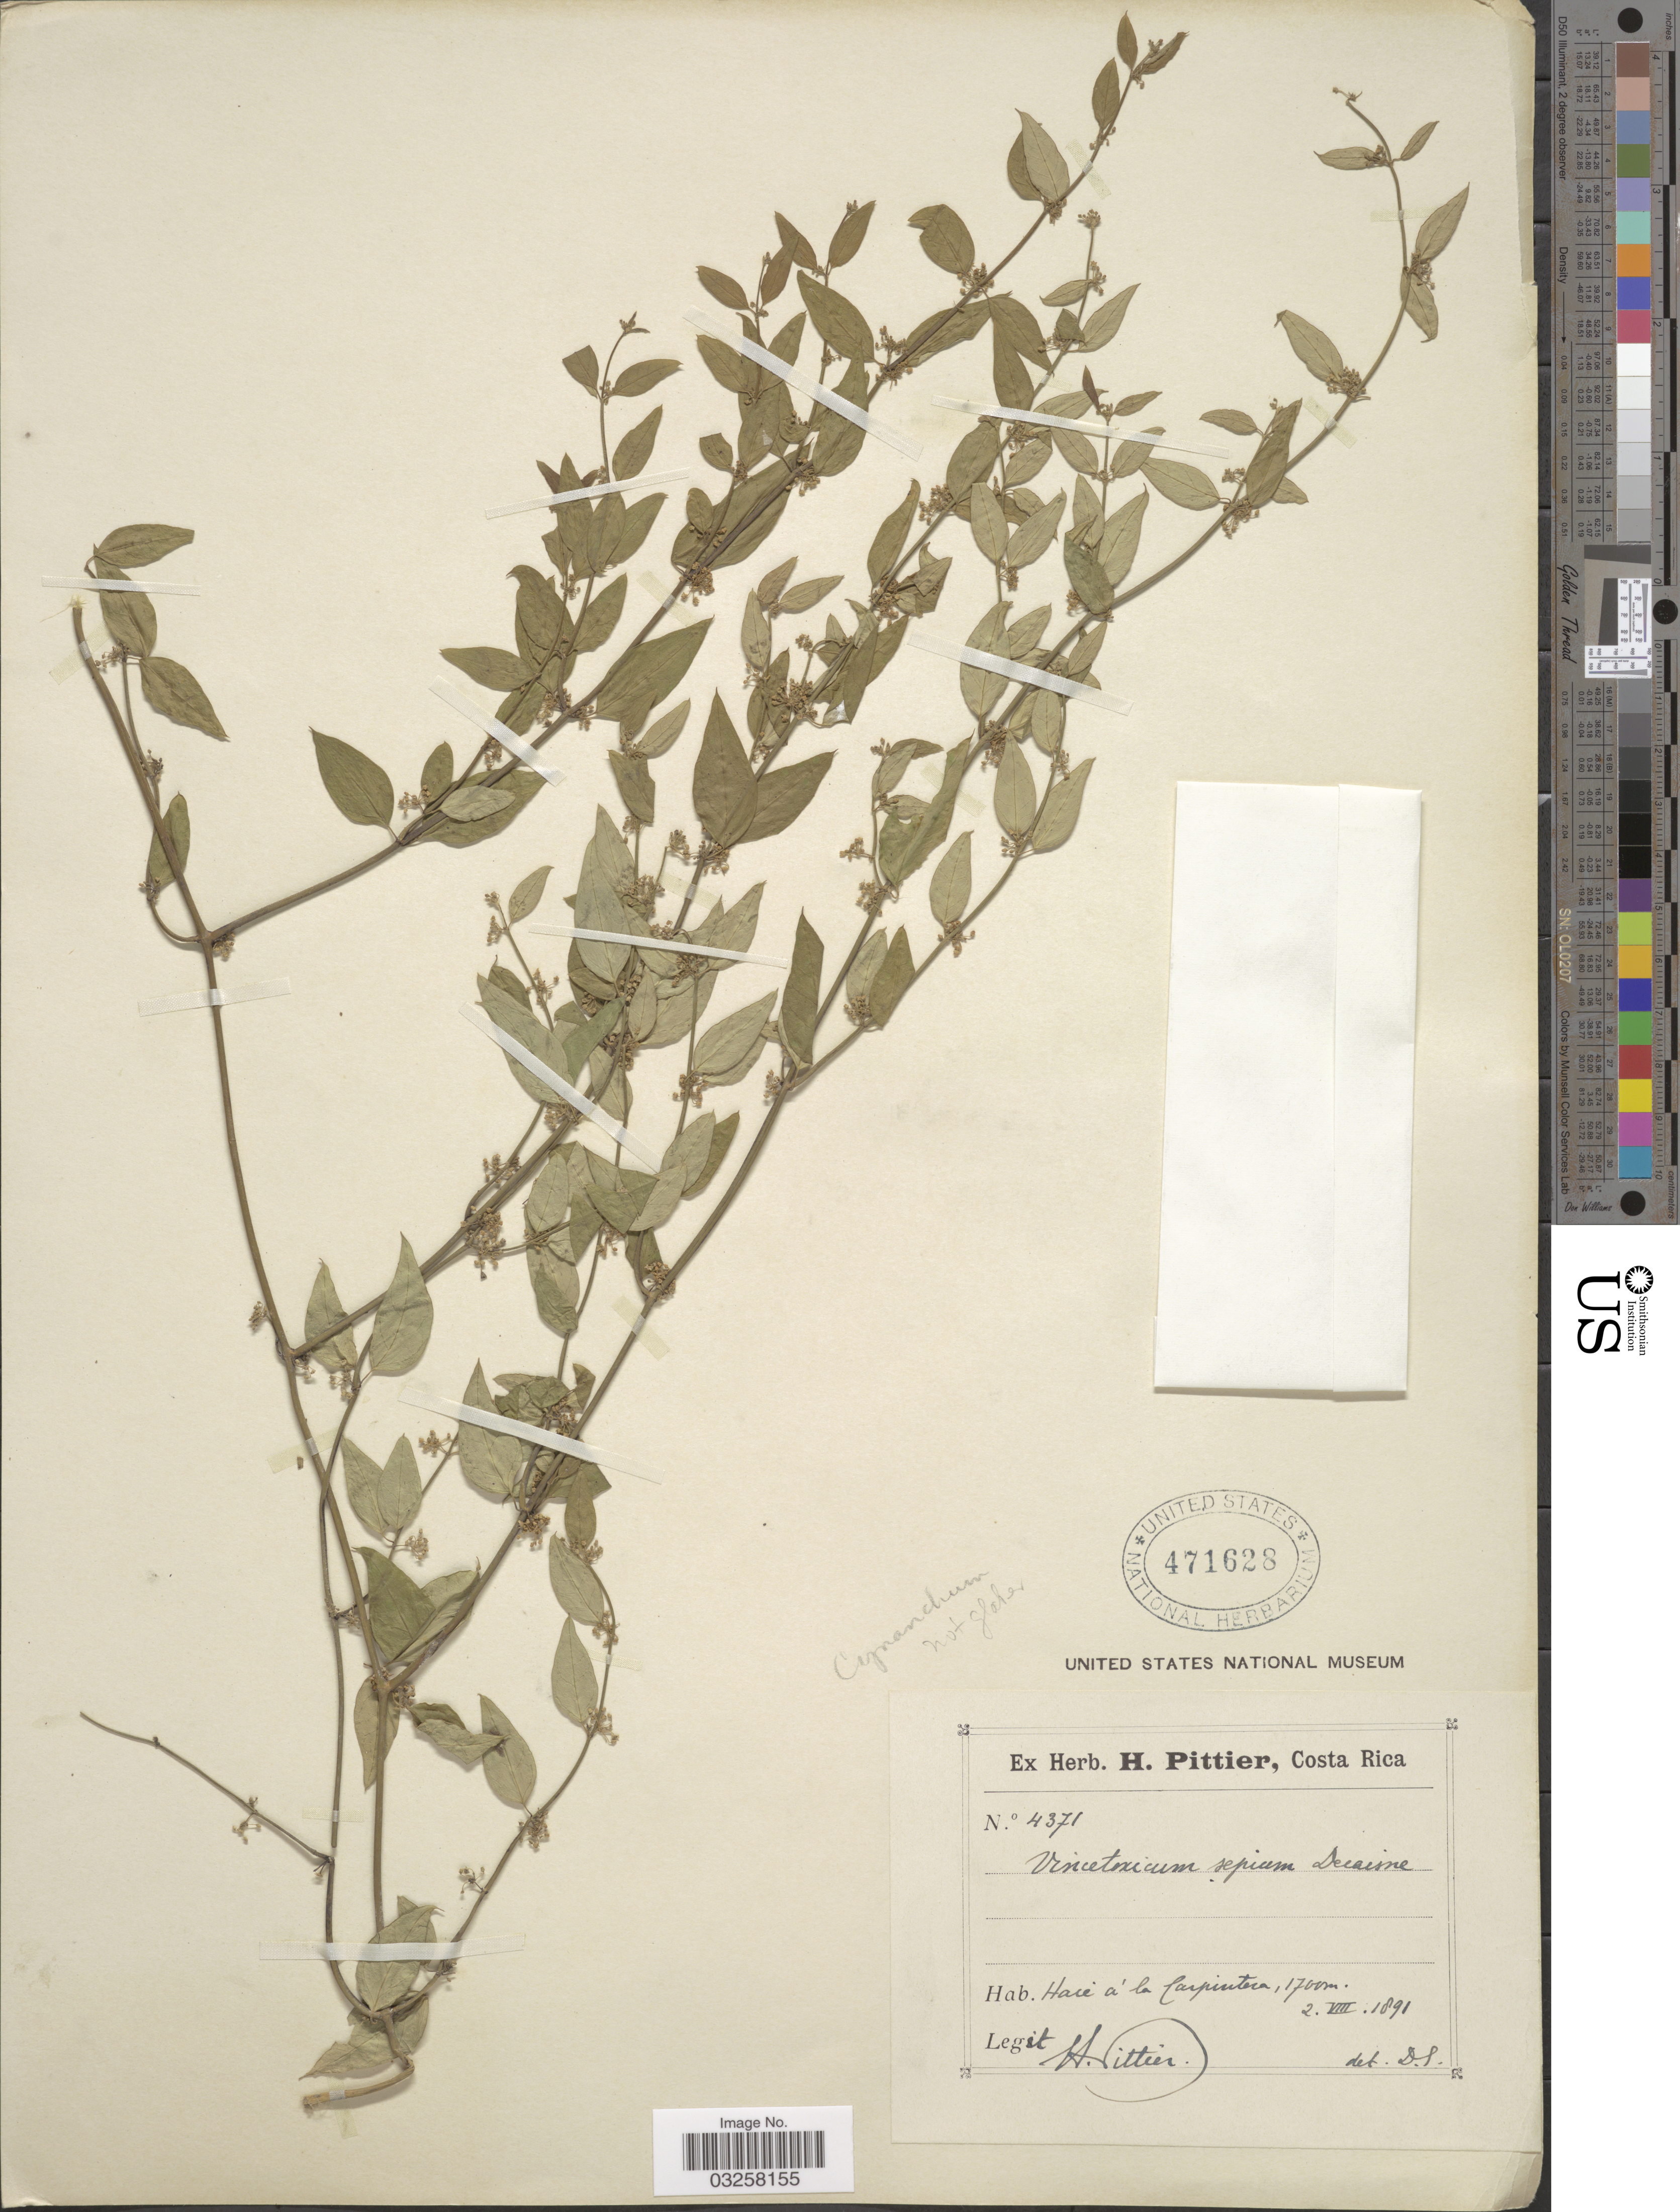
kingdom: Plantae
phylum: Tracheophyta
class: Magnoliopsida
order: Gentianales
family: Apocynaceae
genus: Metastelma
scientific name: Metastelma sp.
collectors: H. F. Pittier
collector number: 4371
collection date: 1891-08-02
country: Costa Rica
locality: Haie á la Carpintera.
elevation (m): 1700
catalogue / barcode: US 471628